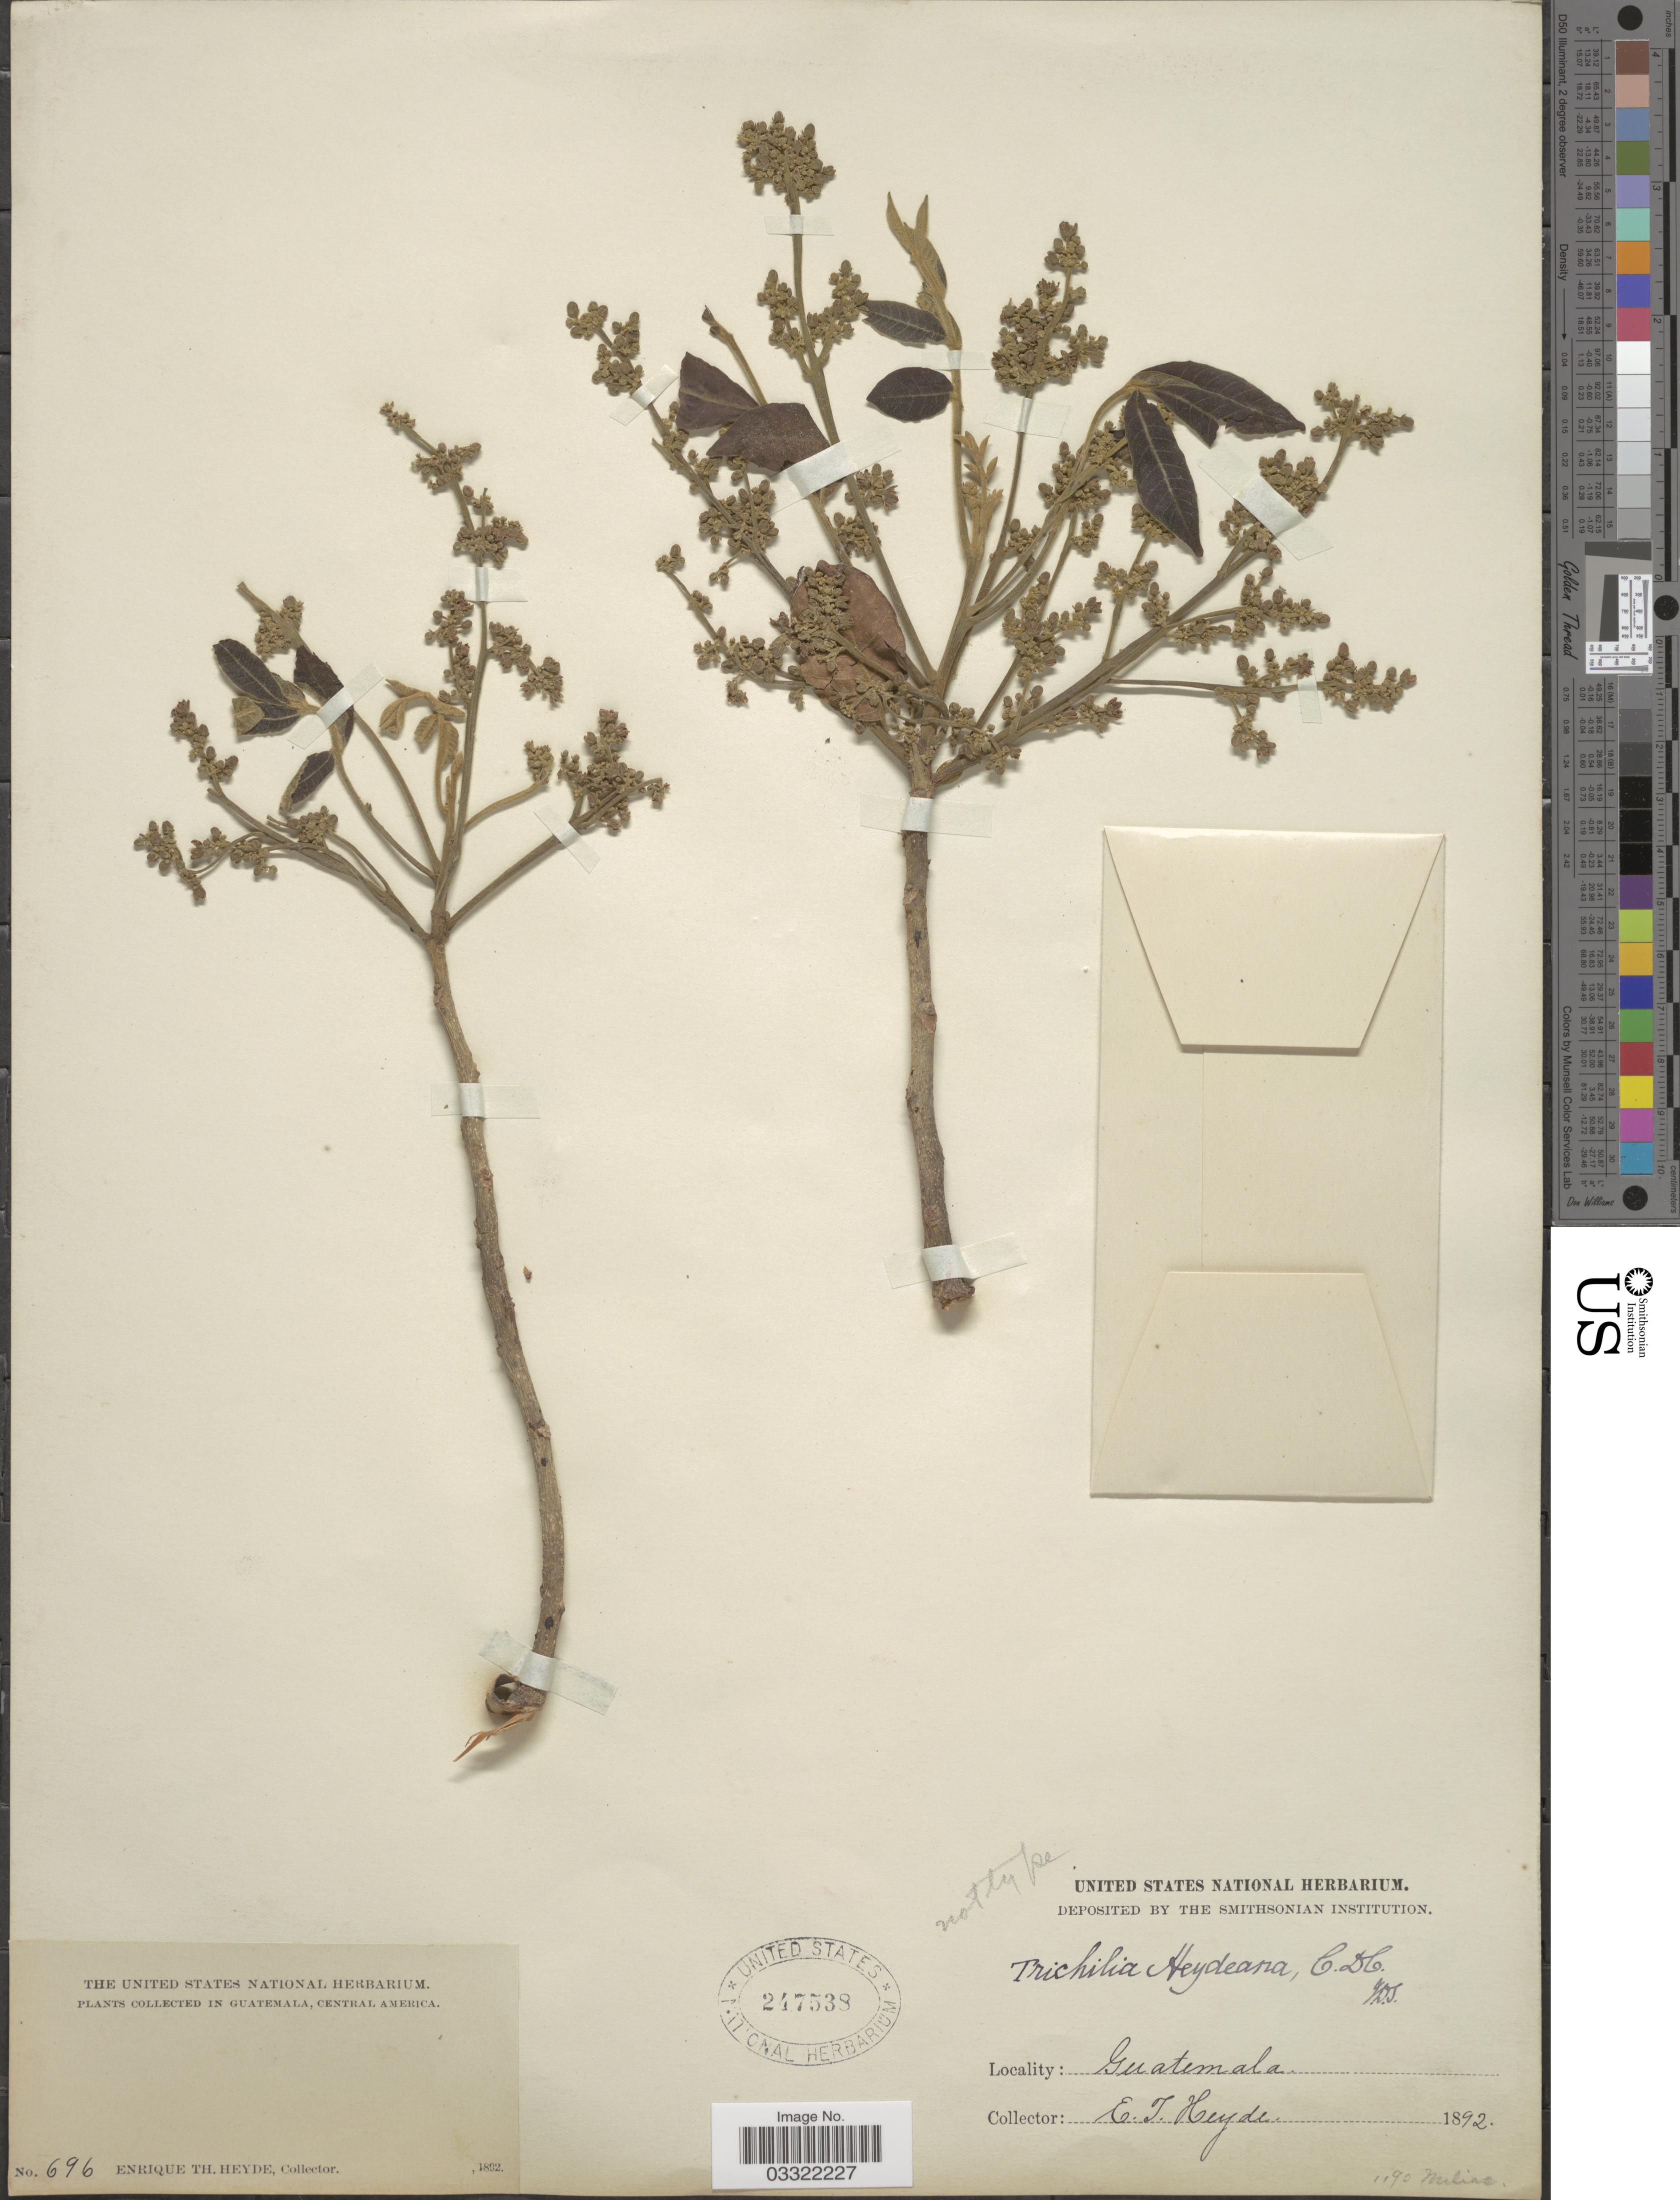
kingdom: Plantae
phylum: Tracheophyta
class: Magnoliopsida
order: Sapindales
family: Meliaceae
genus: Trichilia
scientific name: Trichilia cuneata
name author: Radlk.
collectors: E. T. Heyde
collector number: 696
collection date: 1892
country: Guatemala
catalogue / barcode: US 247538